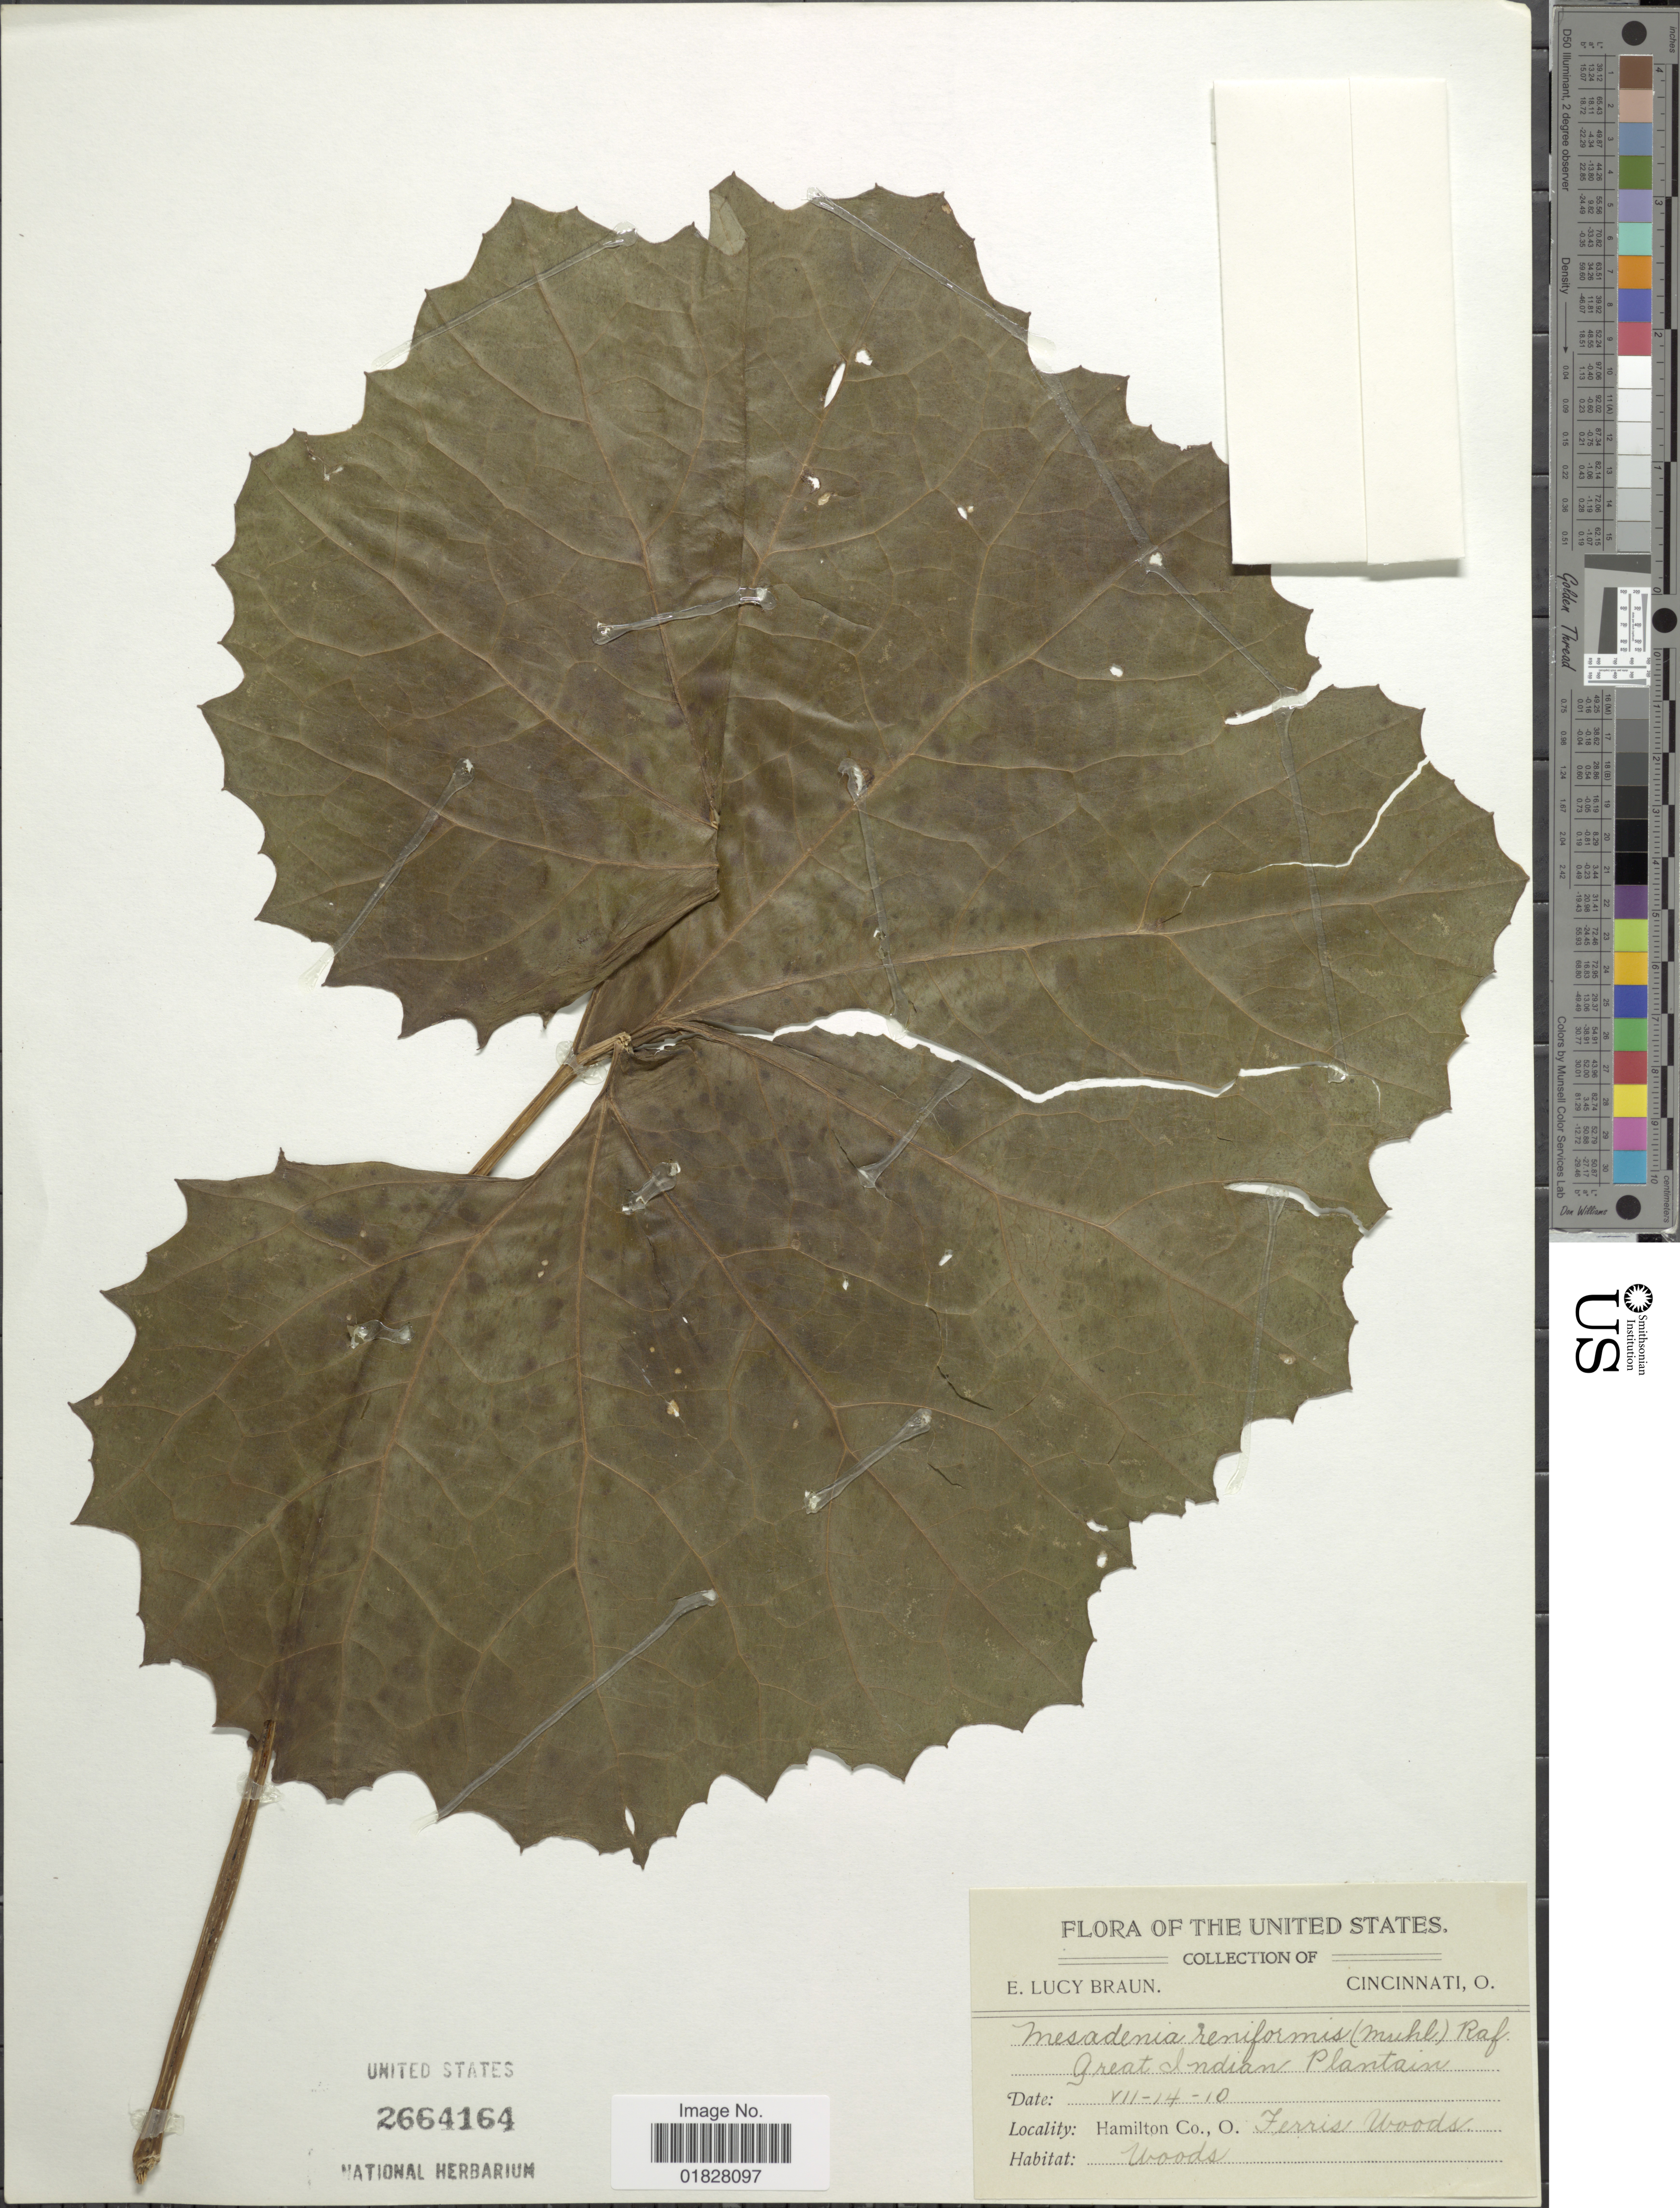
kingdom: Plantae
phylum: Tracheophyta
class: Magnoliopsida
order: Asterales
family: Asteraceae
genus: Arnoglossum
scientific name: Arnoglossum reniforme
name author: (Hook.) H. Rob.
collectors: E. L. Braun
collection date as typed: Transcribed d/m/y: 14/7/10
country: United States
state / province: Ohio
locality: Great Indian Plantain. Hamilton Co., O. Ferris Woods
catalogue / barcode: US 2664164